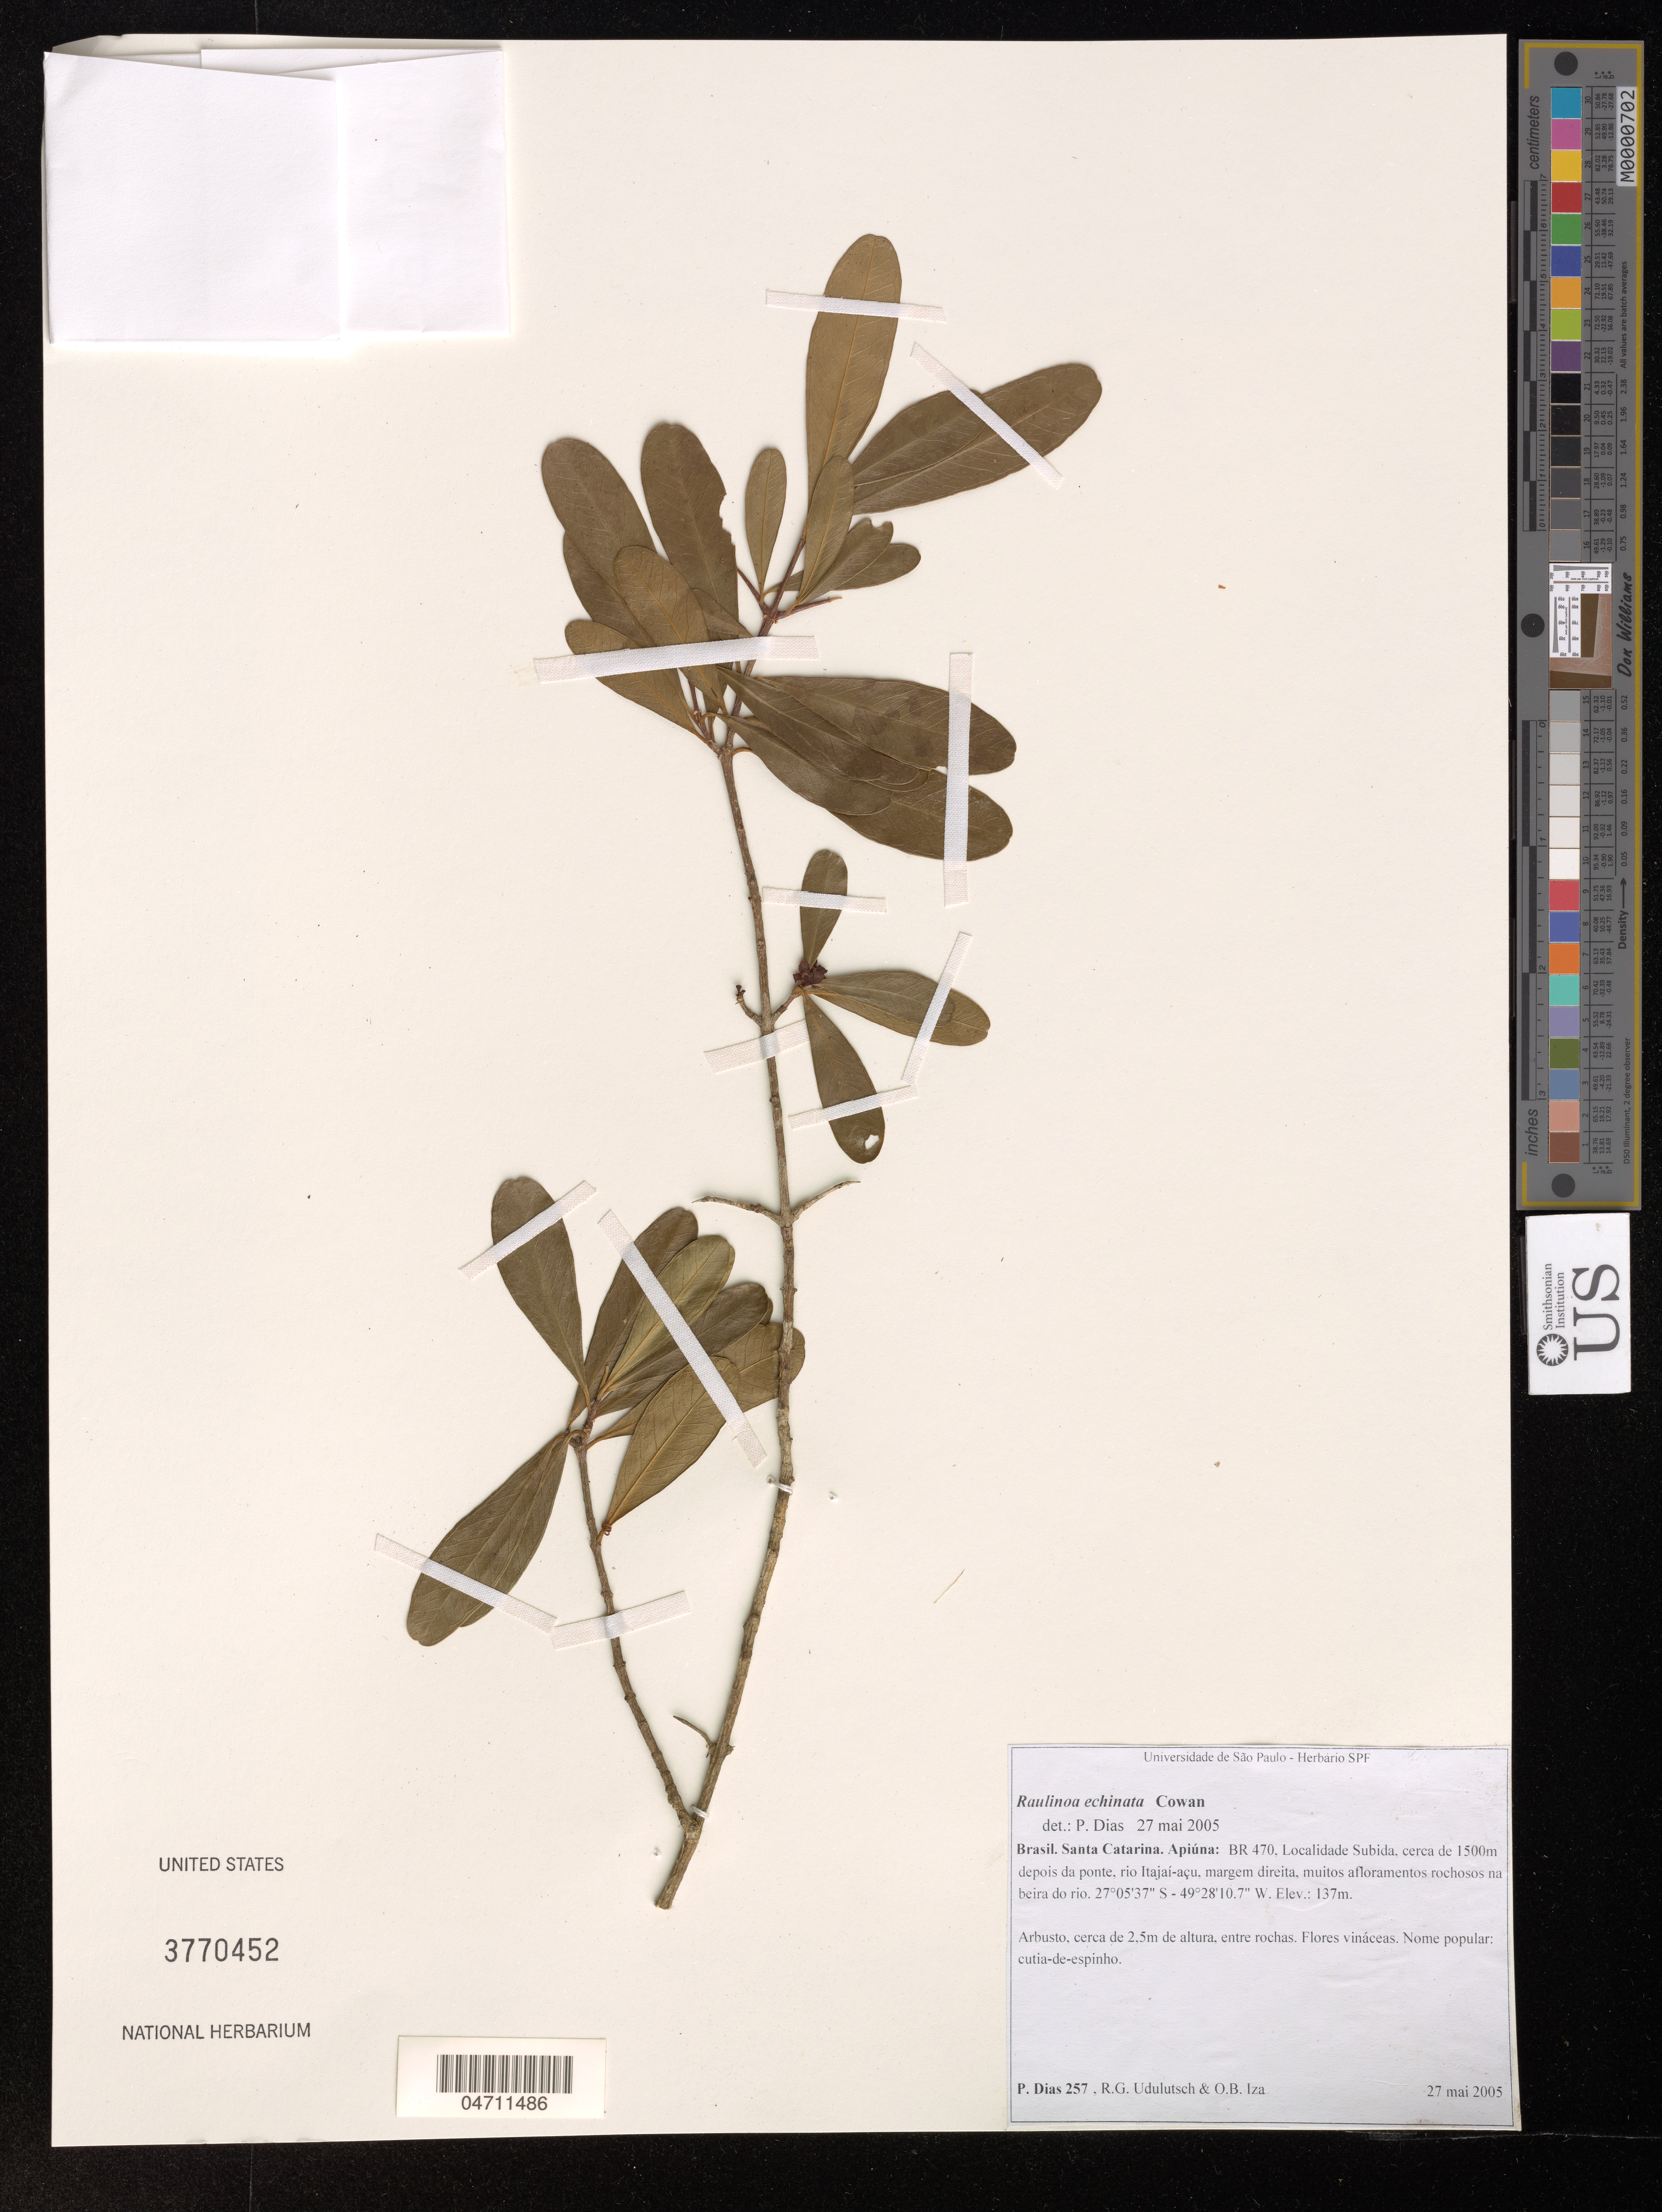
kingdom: Plantae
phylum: Tracheophyta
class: Magnoliopsida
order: Sapindales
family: Rutaceae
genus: Raulinoa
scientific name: Raulinoa echinata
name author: R.S. Cowan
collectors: P. Dias & R. Udulutsch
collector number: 257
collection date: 2005-05-27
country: Brazil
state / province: Santa Catarina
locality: Apiúna: BR 470, Localidade Subida, cerca de 1500m depois da ponte rio Itajaí-açu.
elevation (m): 137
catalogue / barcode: US 3770452